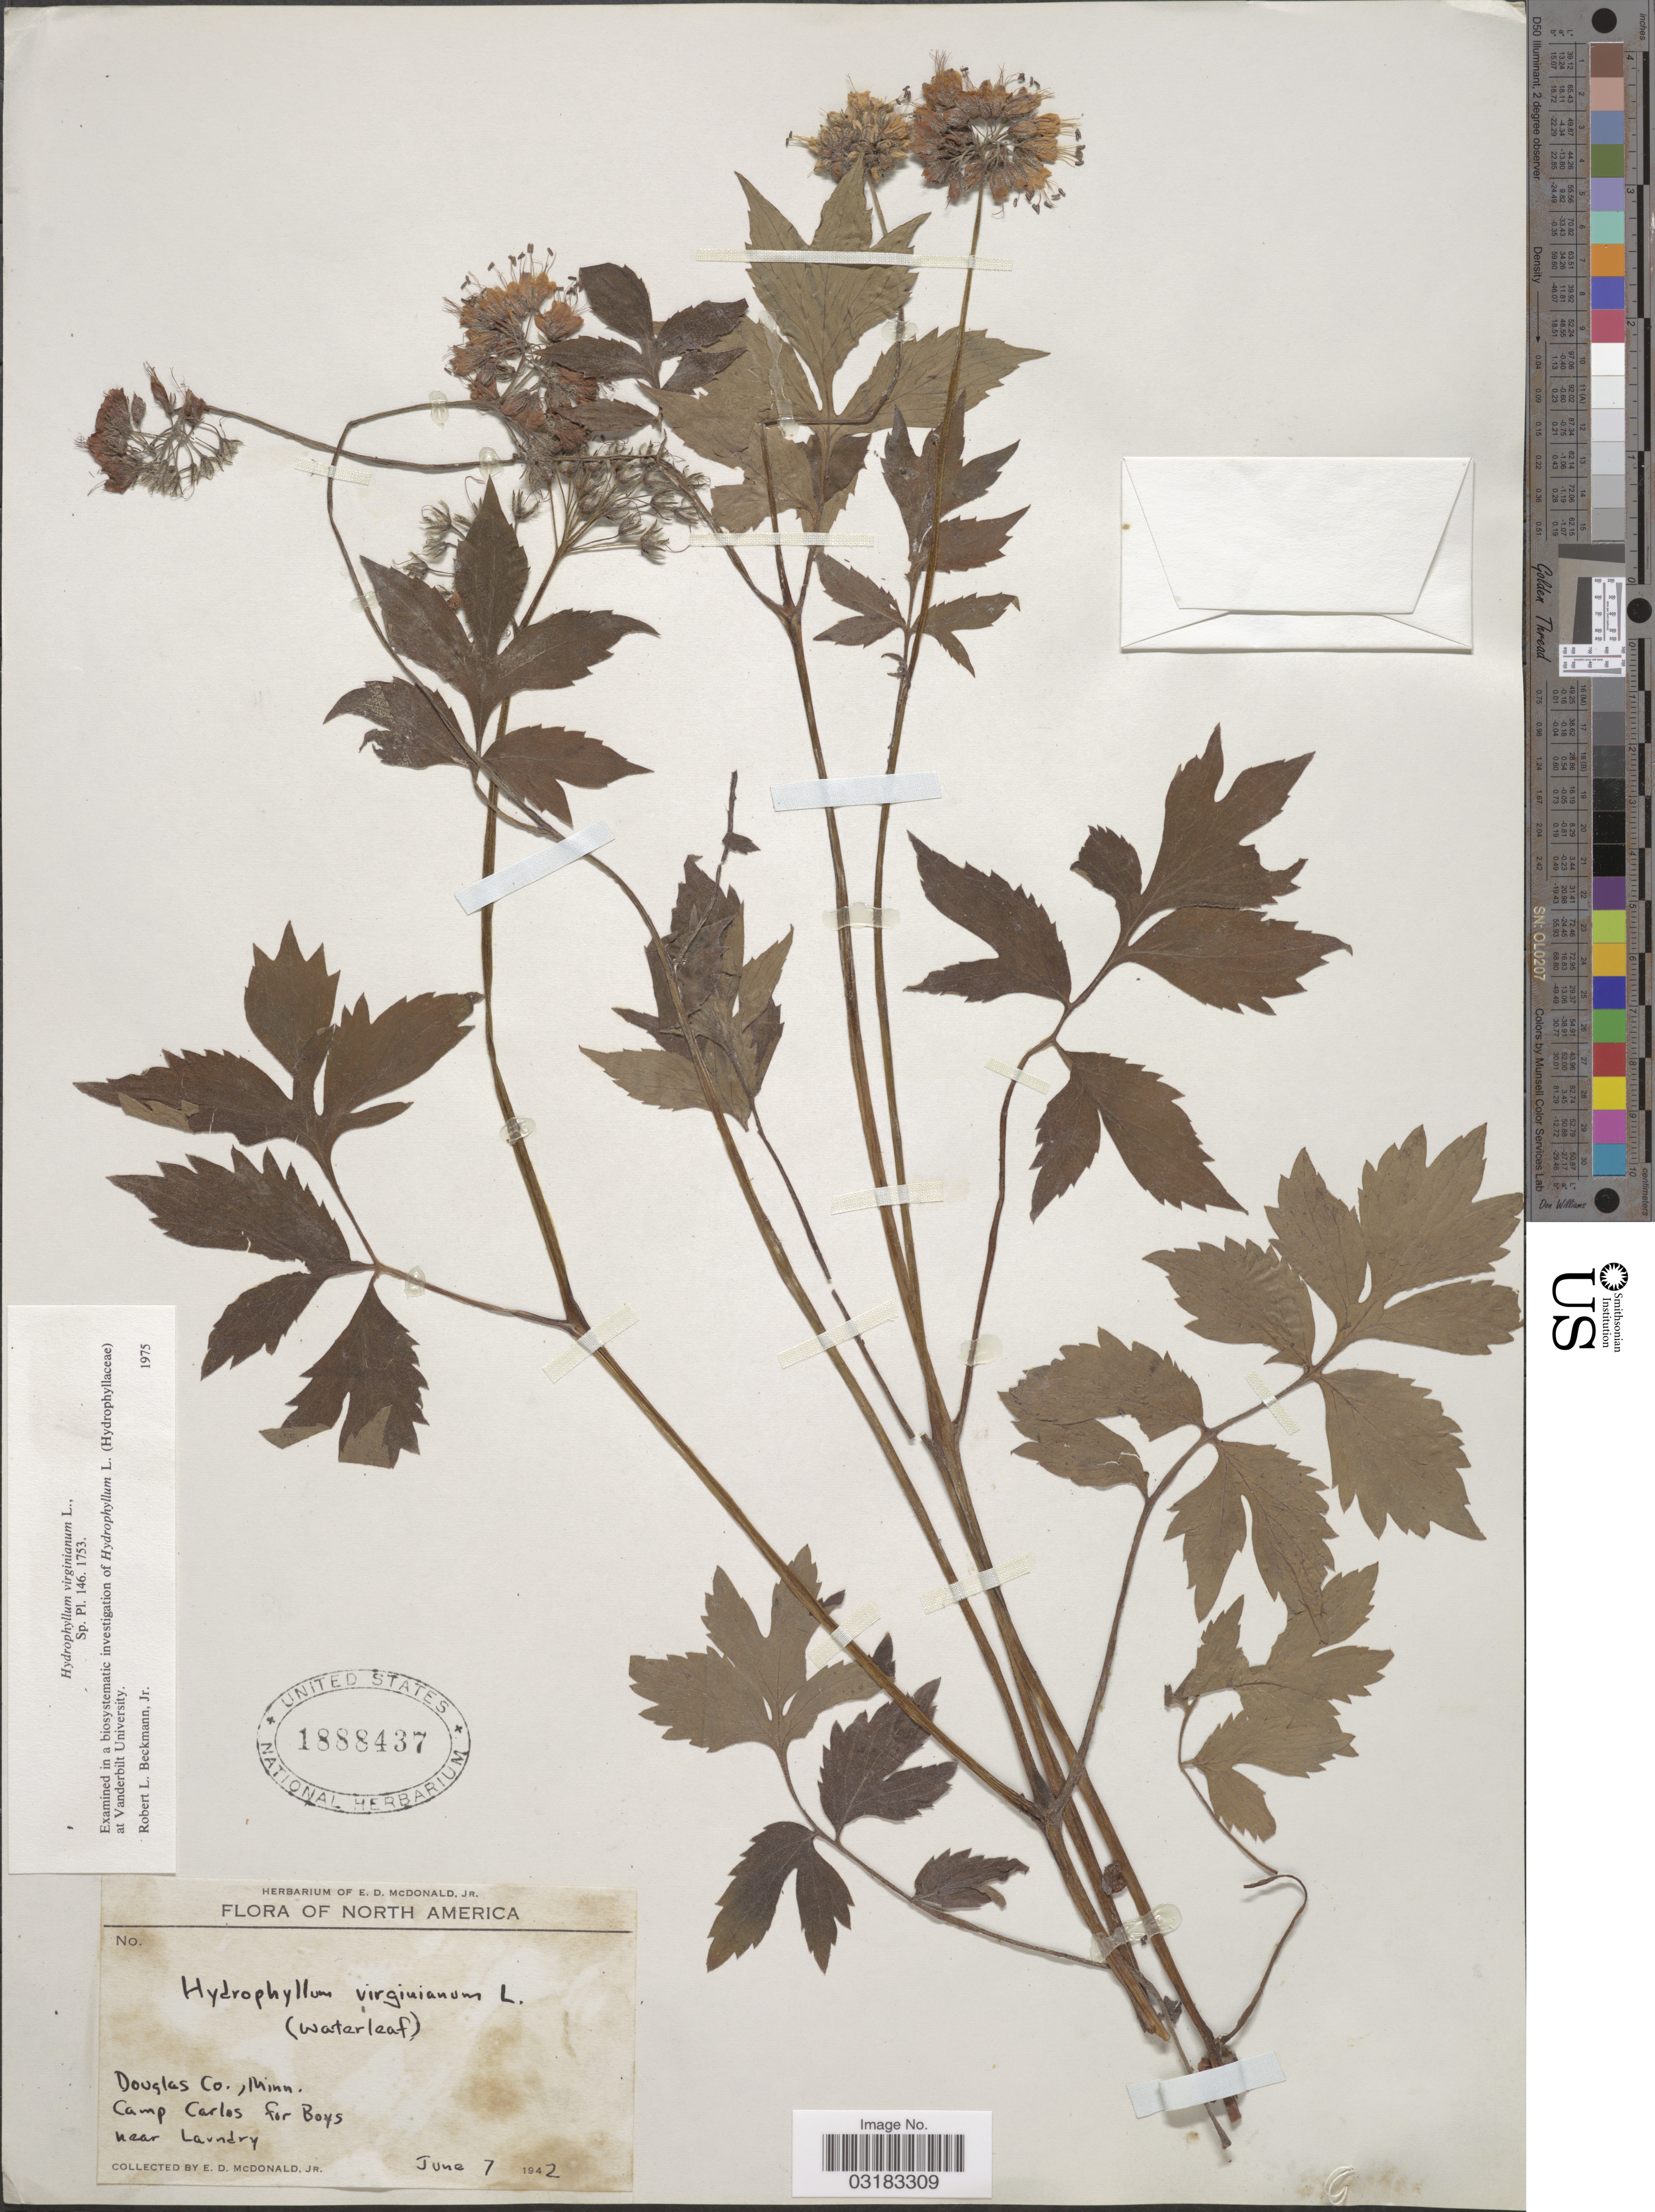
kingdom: Plantae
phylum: Tracheophyta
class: Magnoliopsida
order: Boraginales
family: Hydrophyllaceae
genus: Hydrophyllum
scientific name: Hydrophyllum virginianum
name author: L.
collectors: E. D. McDonald Jr.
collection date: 1942-06-07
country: United States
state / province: Minnesota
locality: Douglas Co. Camp carlos for Boys near Laundry.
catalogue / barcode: US 1888437